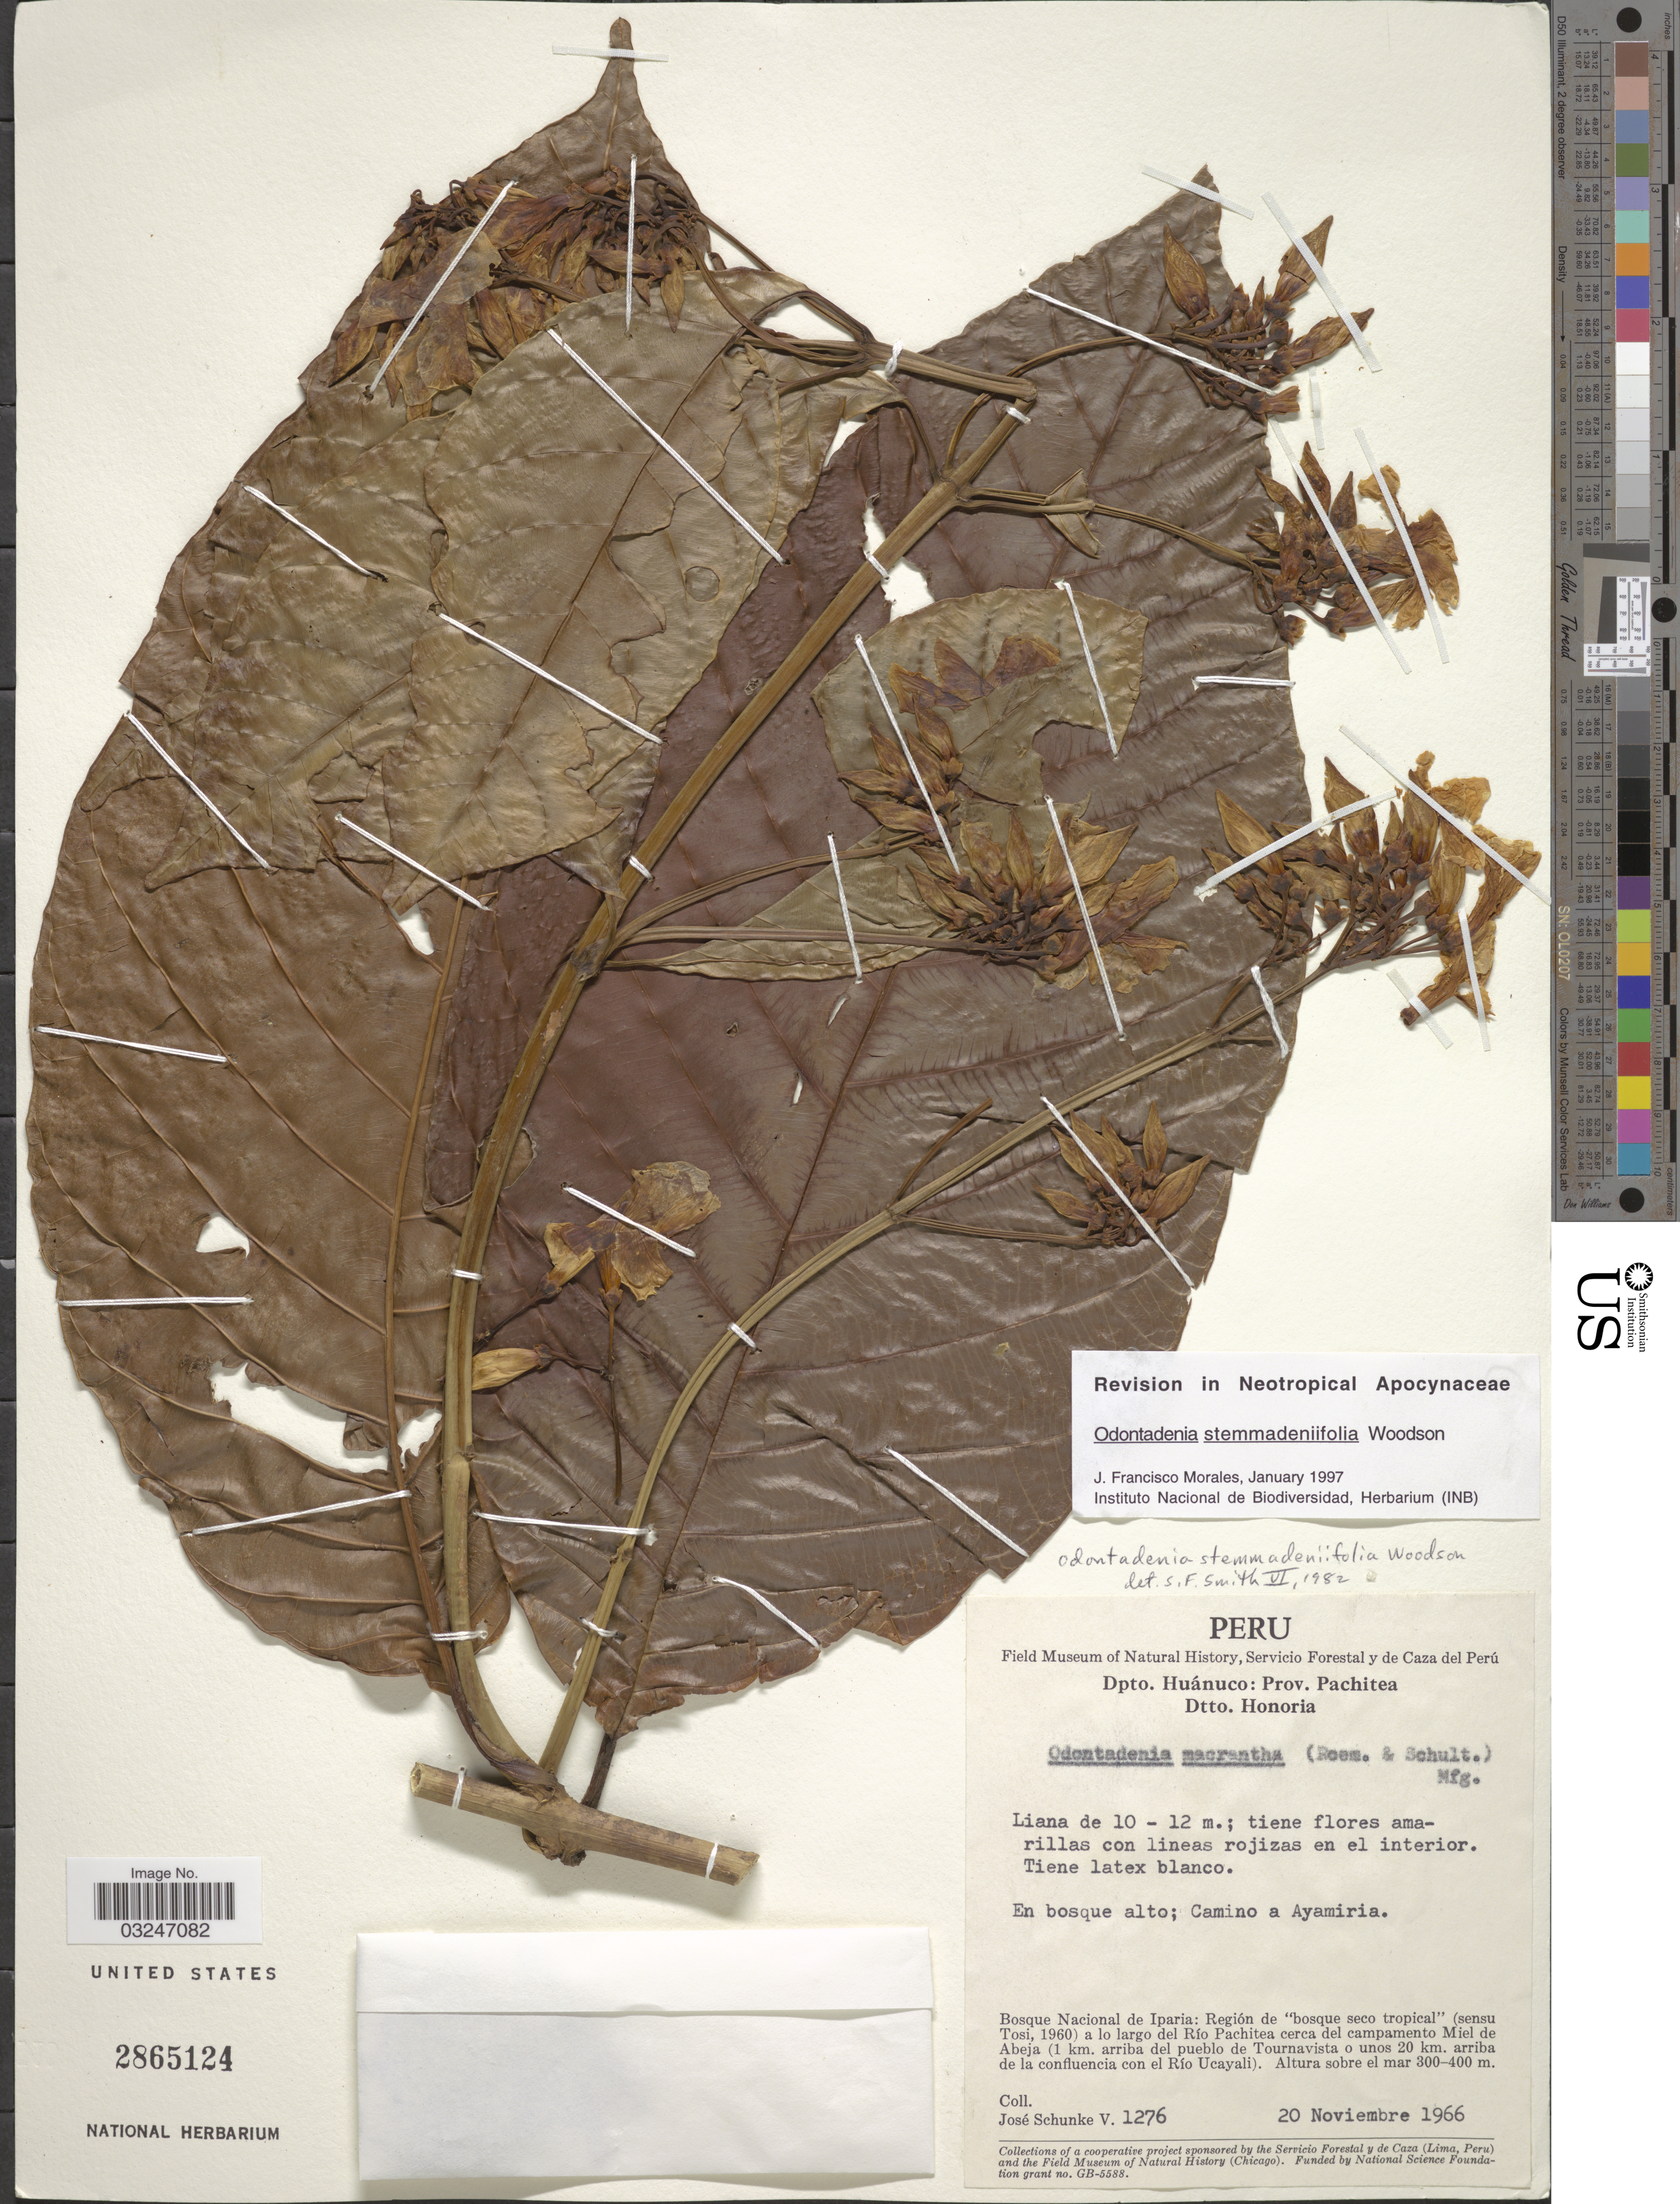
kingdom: Plantae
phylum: Tracheophyta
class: Magnoliopsida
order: Gentianales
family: Apocynaceae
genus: Odontadenia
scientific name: Odontadenia stemmadeniifolia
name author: Woodson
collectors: J. Schunke Vigo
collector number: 1276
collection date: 1966-11-20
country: Peru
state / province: Huánuco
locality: Dpto. Huánuco: Prov. Pachitea. Dtto. Honoria. Bosque Nacional de Iparia: Región de "bosque seco tropical" (sensu Tosi, 1960) a lo largo del Río Pachitea cerca del campamento Miel de Abeja (1 km. arriba del pueblo de Tournavista o unos 20 km. arriba de la confluencia con el Río Ucayali).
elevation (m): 300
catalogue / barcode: US 2865124